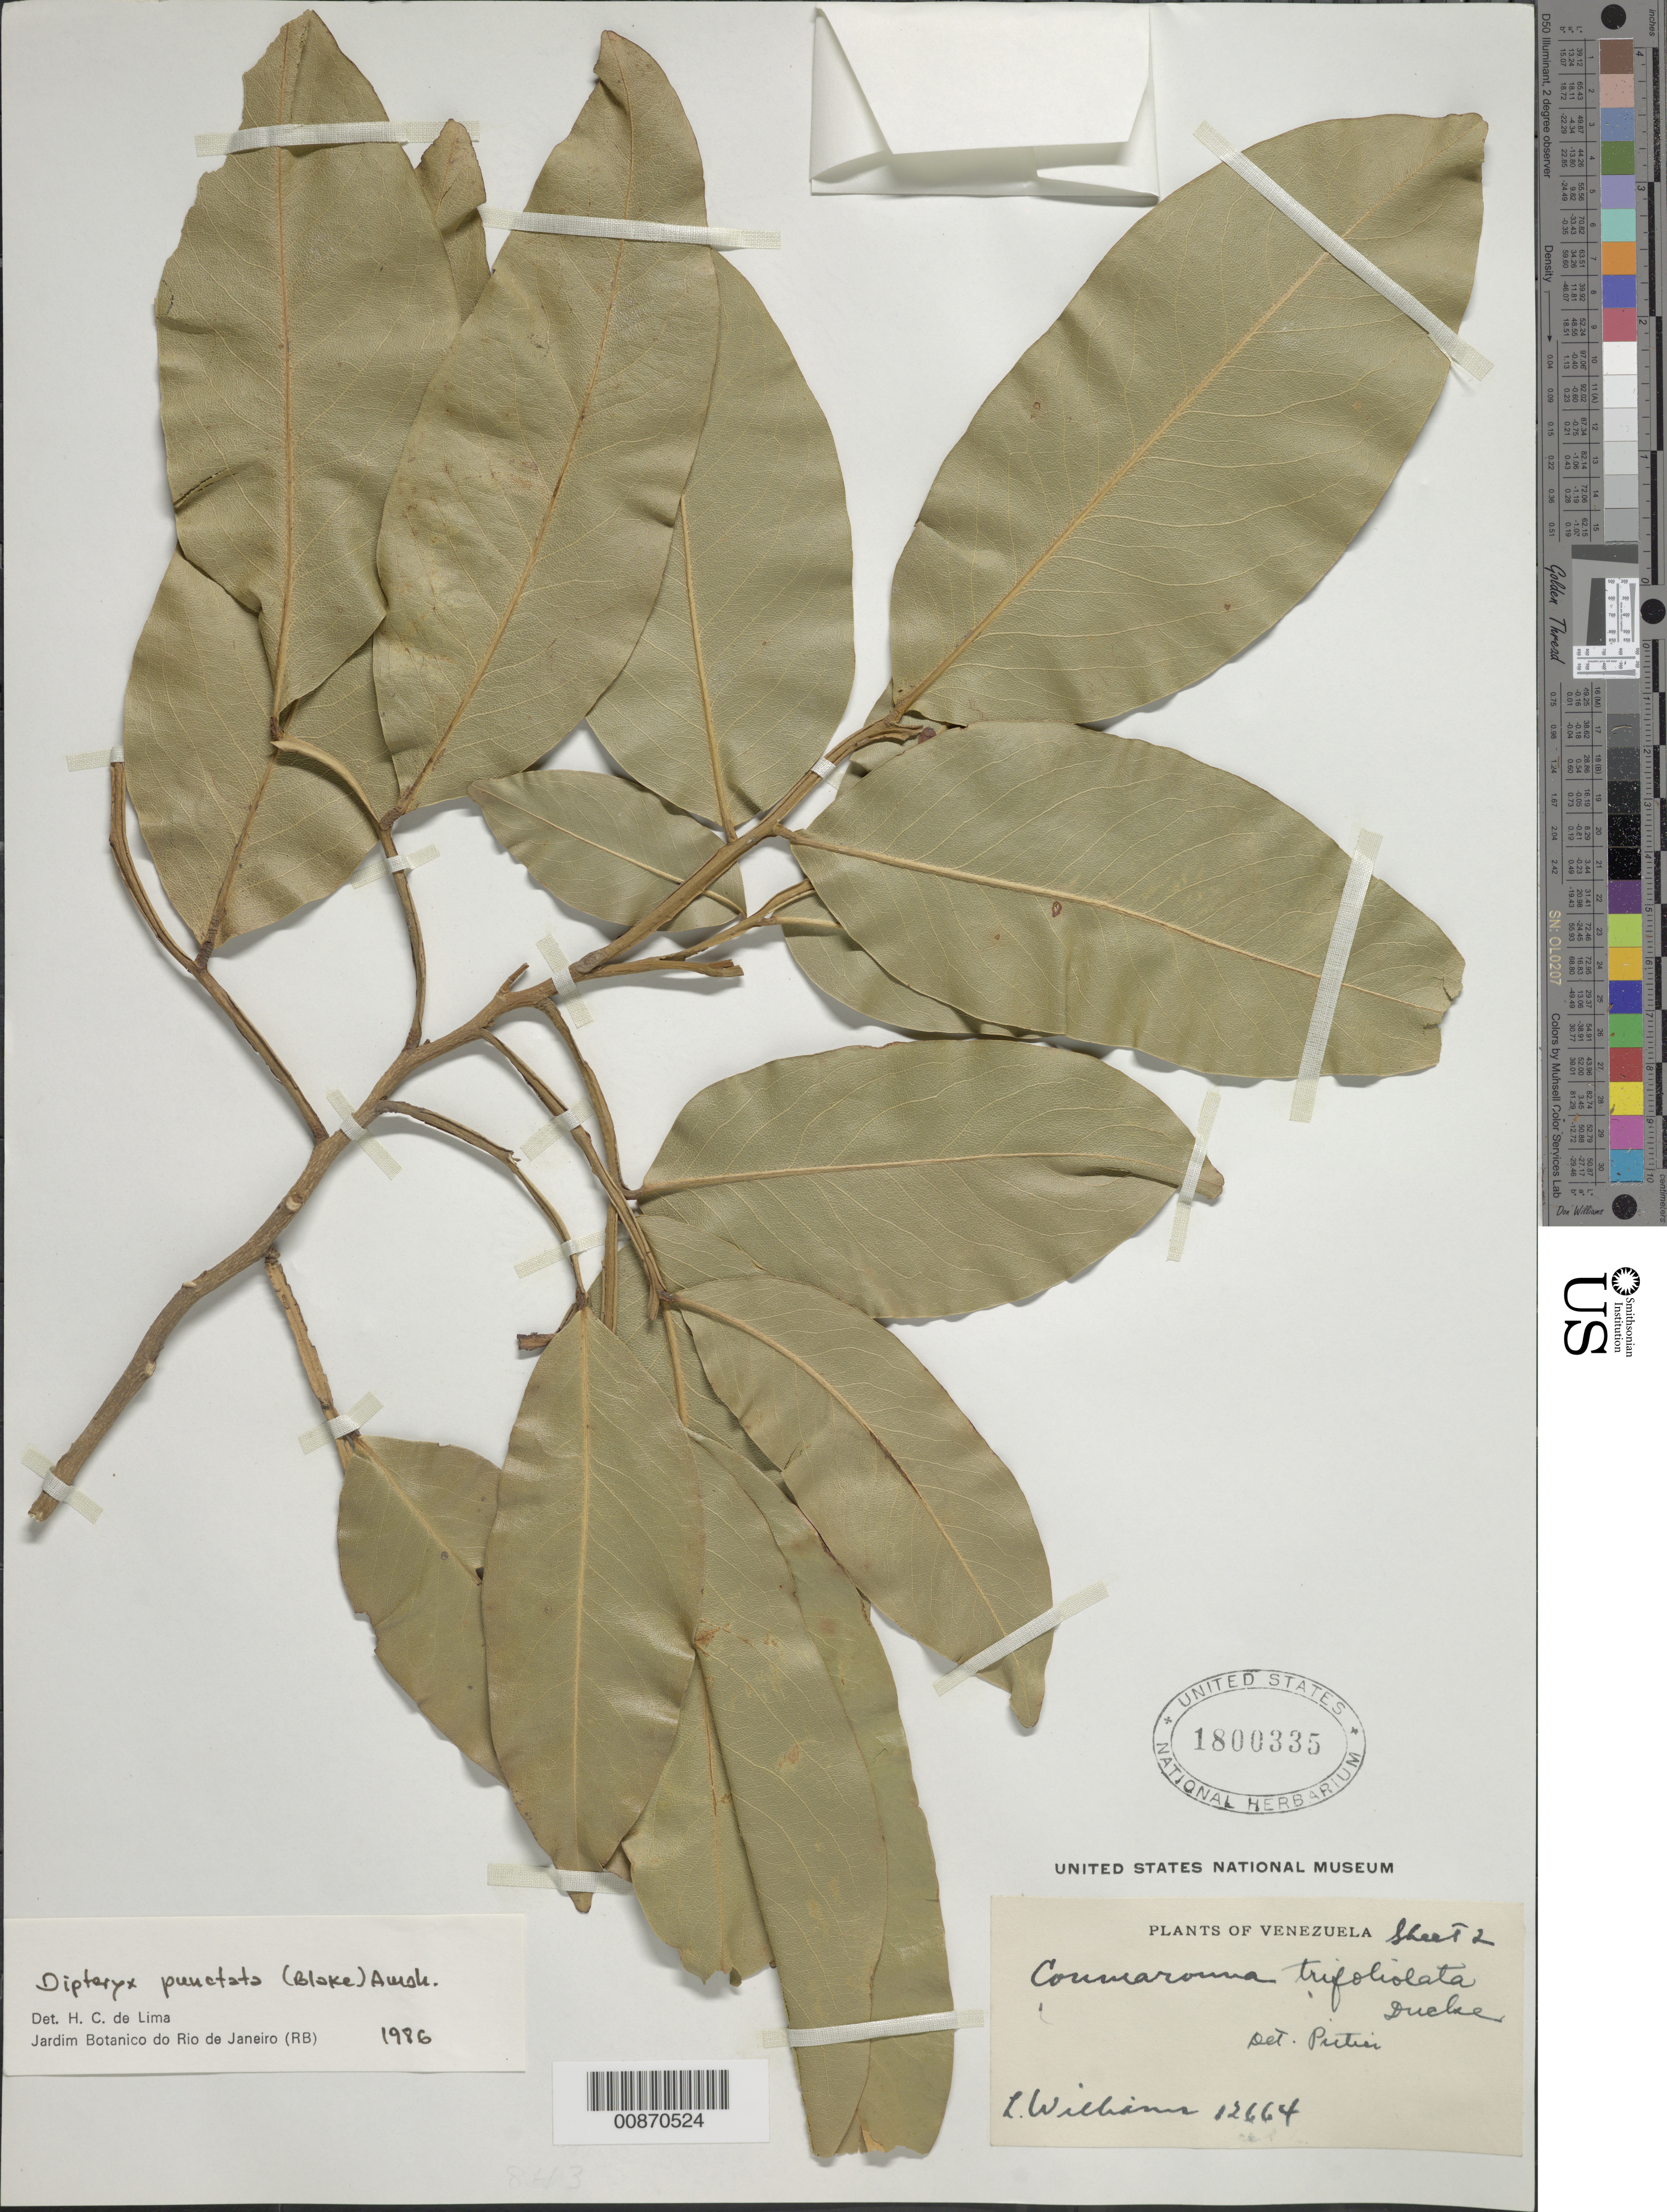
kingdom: Plantae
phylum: Tracheophyta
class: Magnoliopsida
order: Fabales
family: Fabaceae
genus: Dipteryx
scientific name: Dipteryx punctata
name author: (S.F. Blake) Amshoff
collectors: L. Williams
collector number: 12664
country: Venezuela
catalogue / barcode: US 1800335